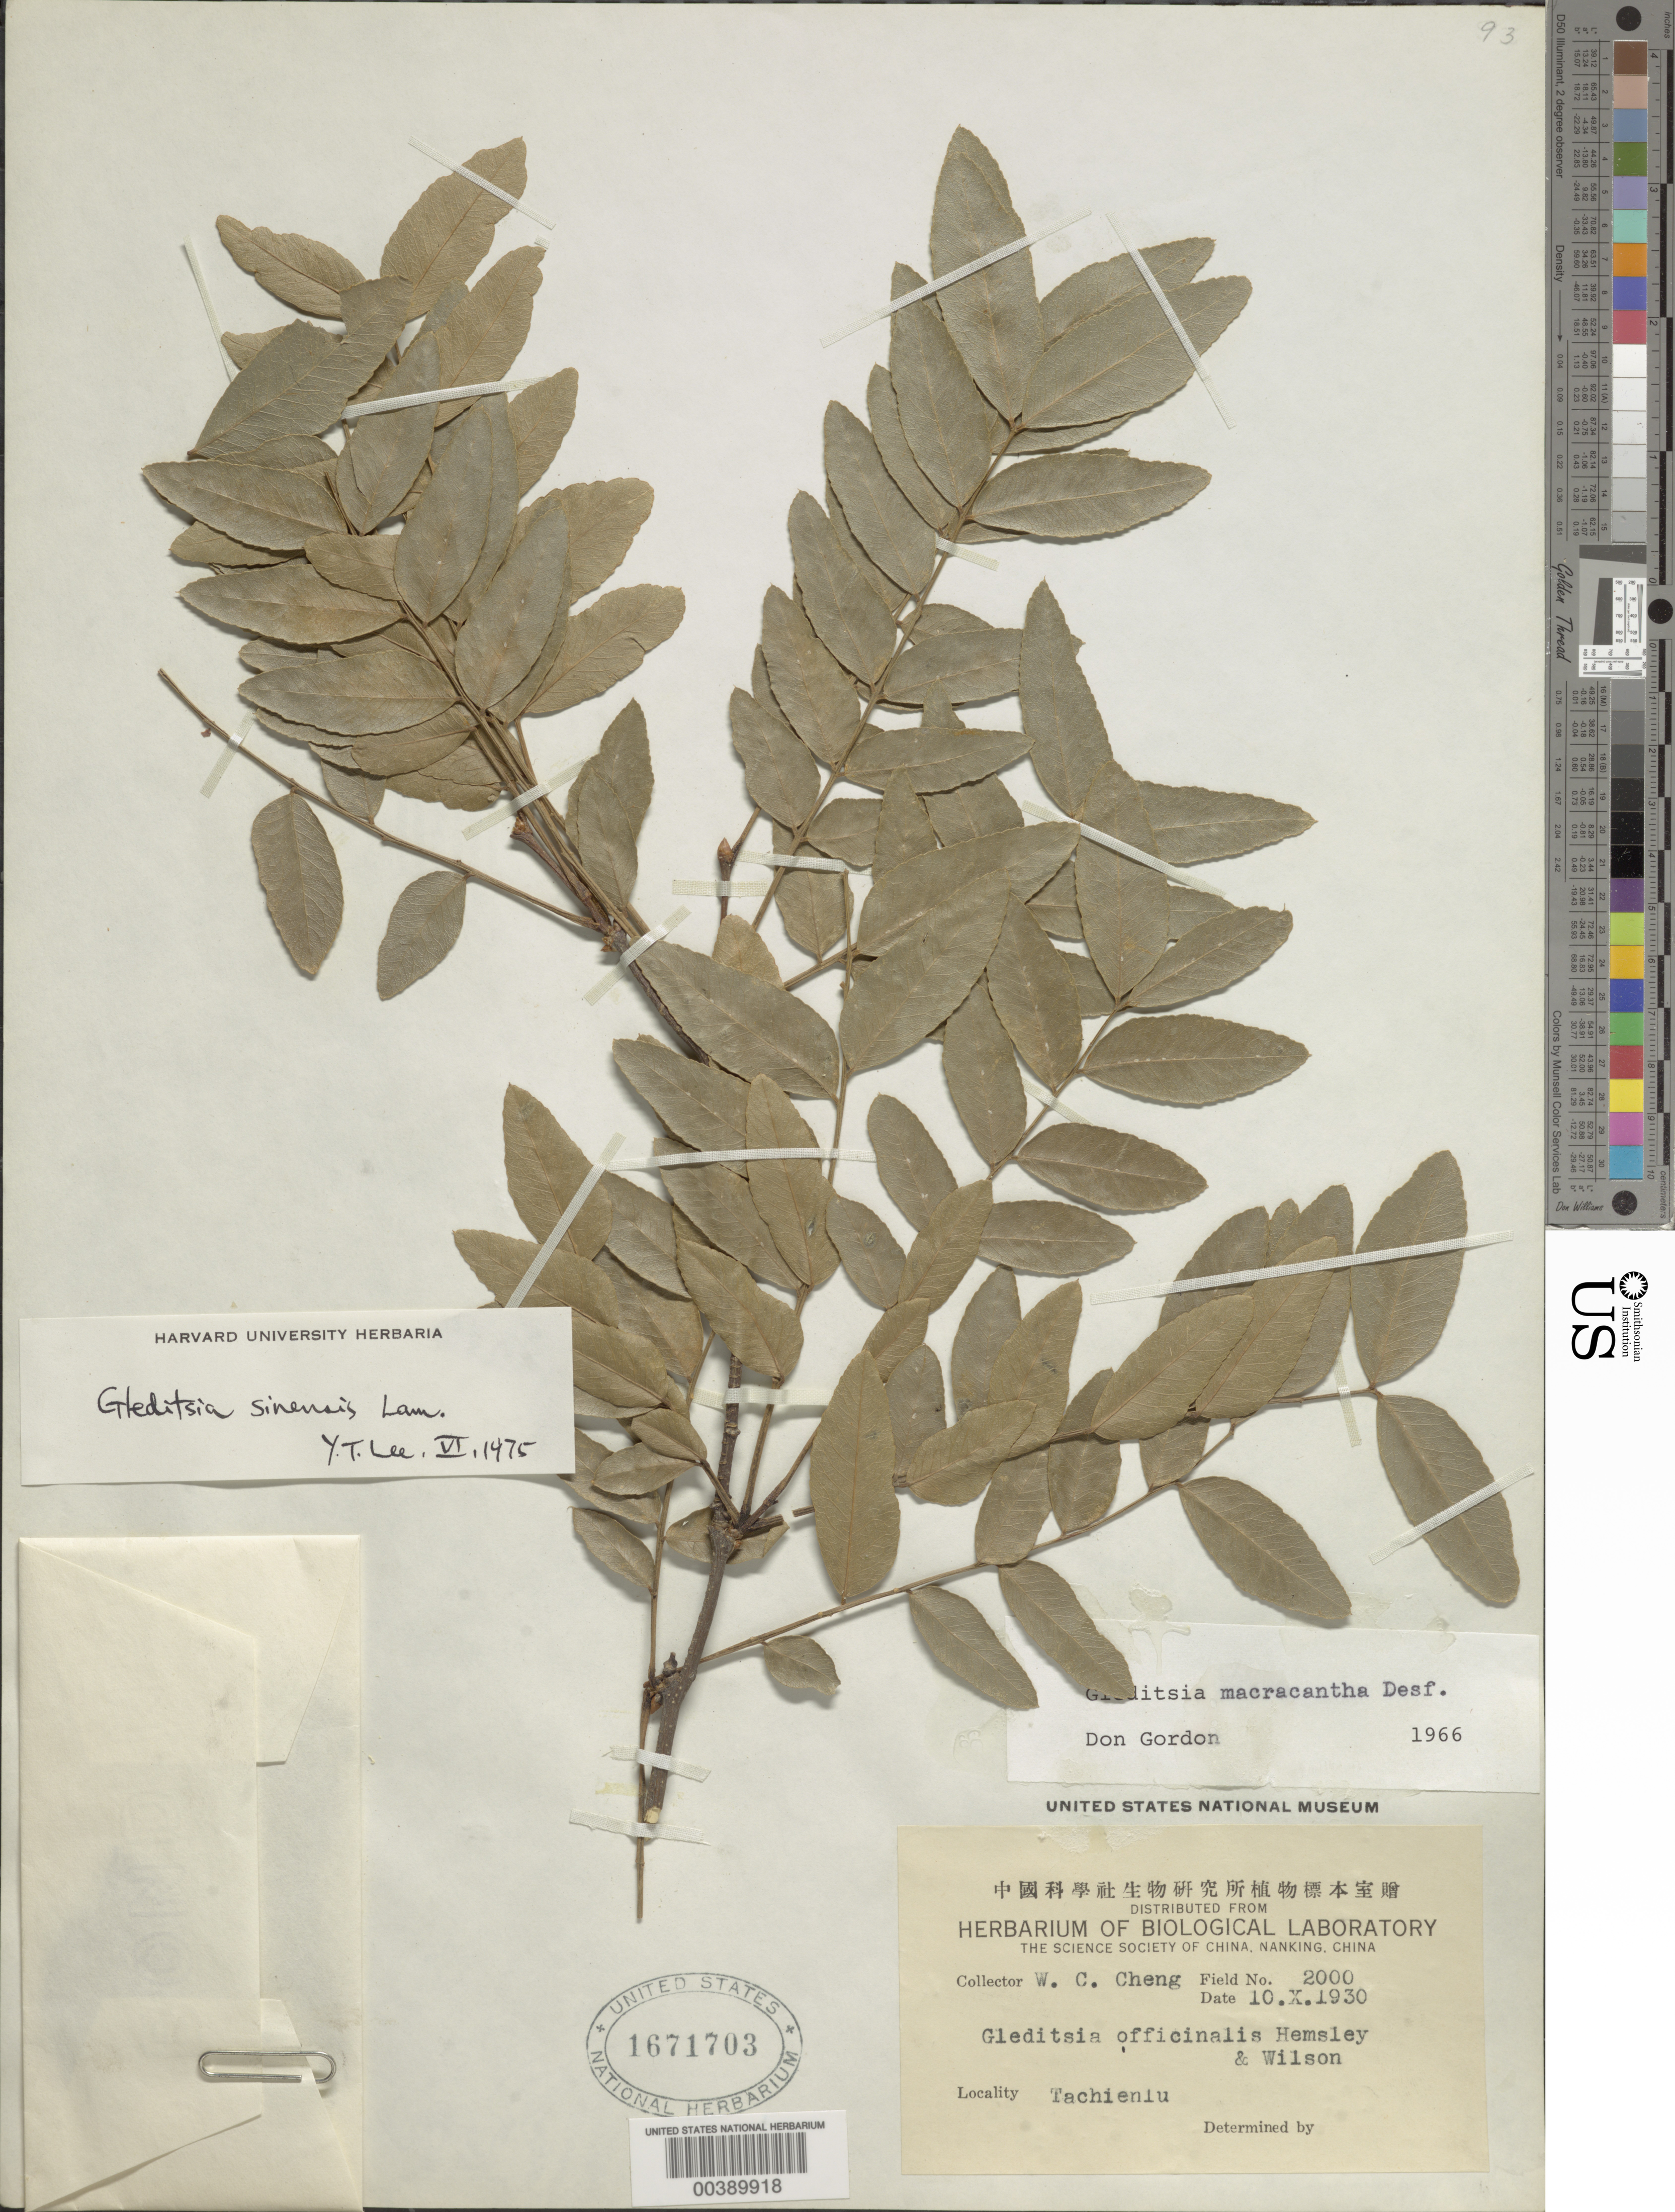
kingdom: Plantae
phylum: Tracheophyta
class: Magnoliopsida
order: Fabales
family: Fabaceae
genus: Gleditsia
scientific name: Gleditsia sinensis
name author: Lam.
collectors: W. C. Cheng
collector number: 2000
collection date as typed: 10 Oct 1930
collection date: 1930-10-10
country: China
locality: Tachieniu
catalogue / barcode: US 1671703